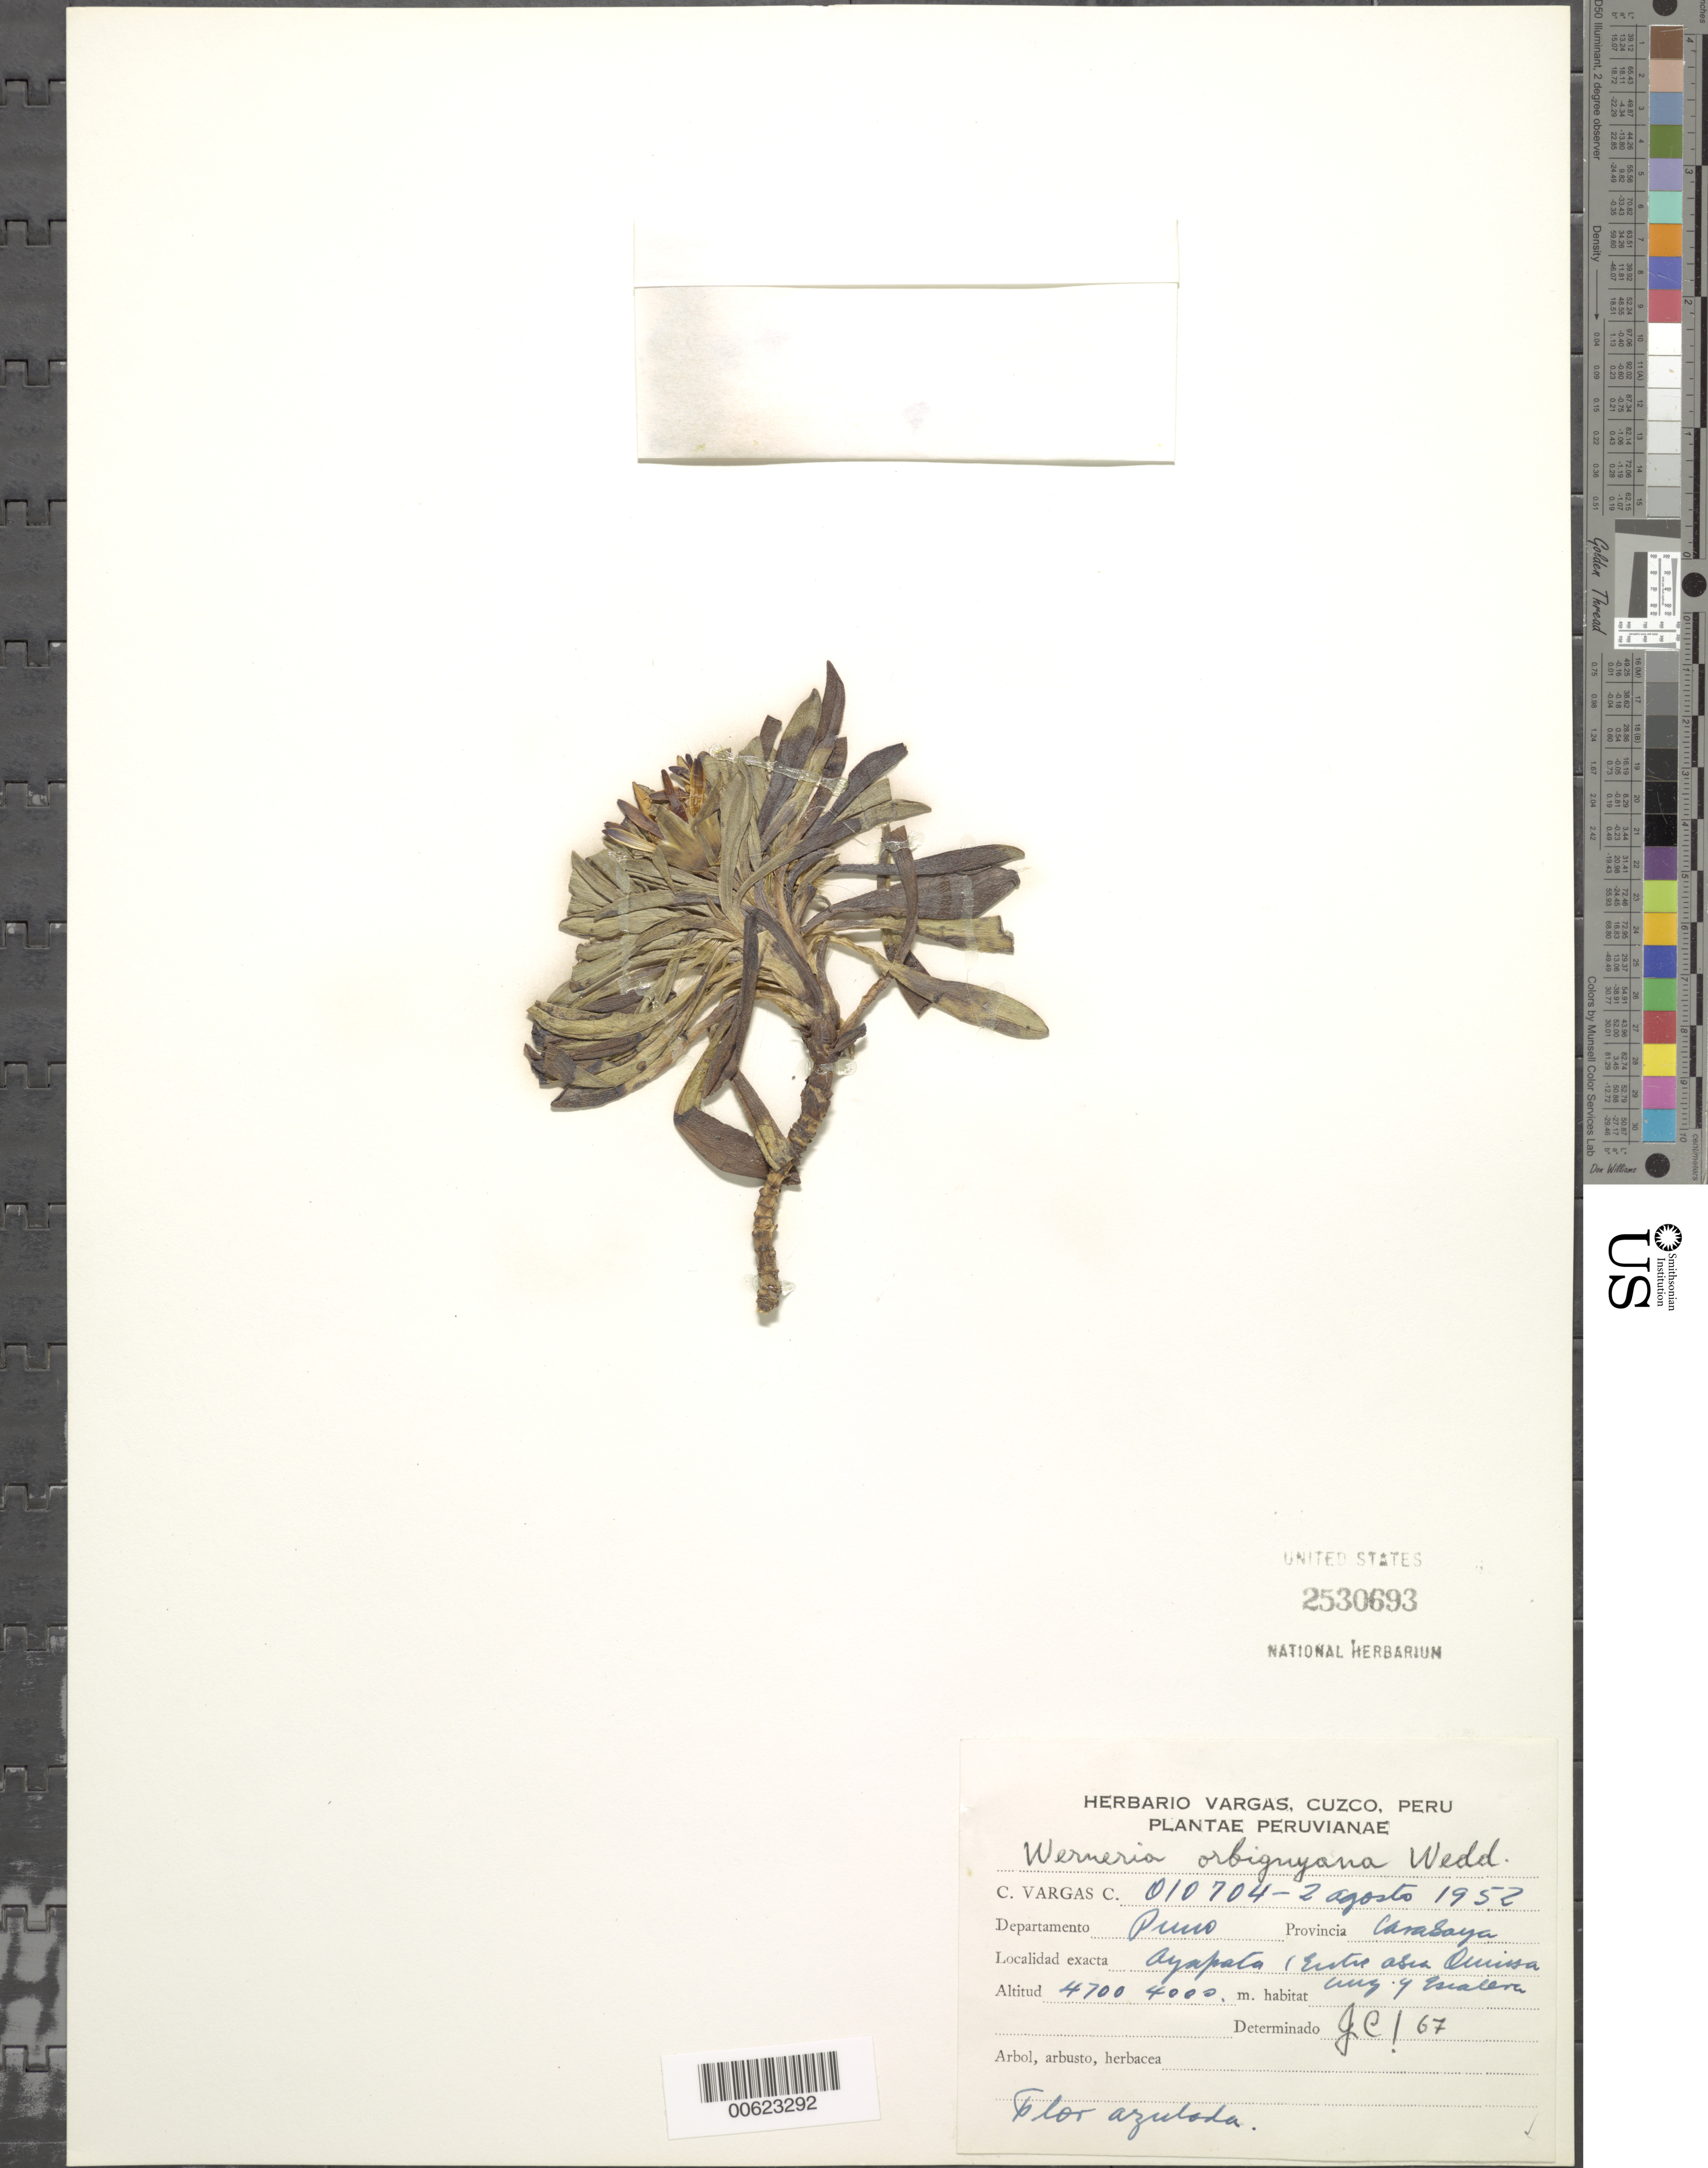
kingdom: Plantae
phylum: Tracheophyta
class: Magnoliopsida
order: Asterales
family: Asteraceae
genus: Werneria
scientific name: Werneria orbignyana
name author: Wedd.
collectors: C. Vargas C.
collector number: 10704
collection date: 1952-08-02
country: Peru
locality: Ayapata ?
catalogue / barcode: US 2530693